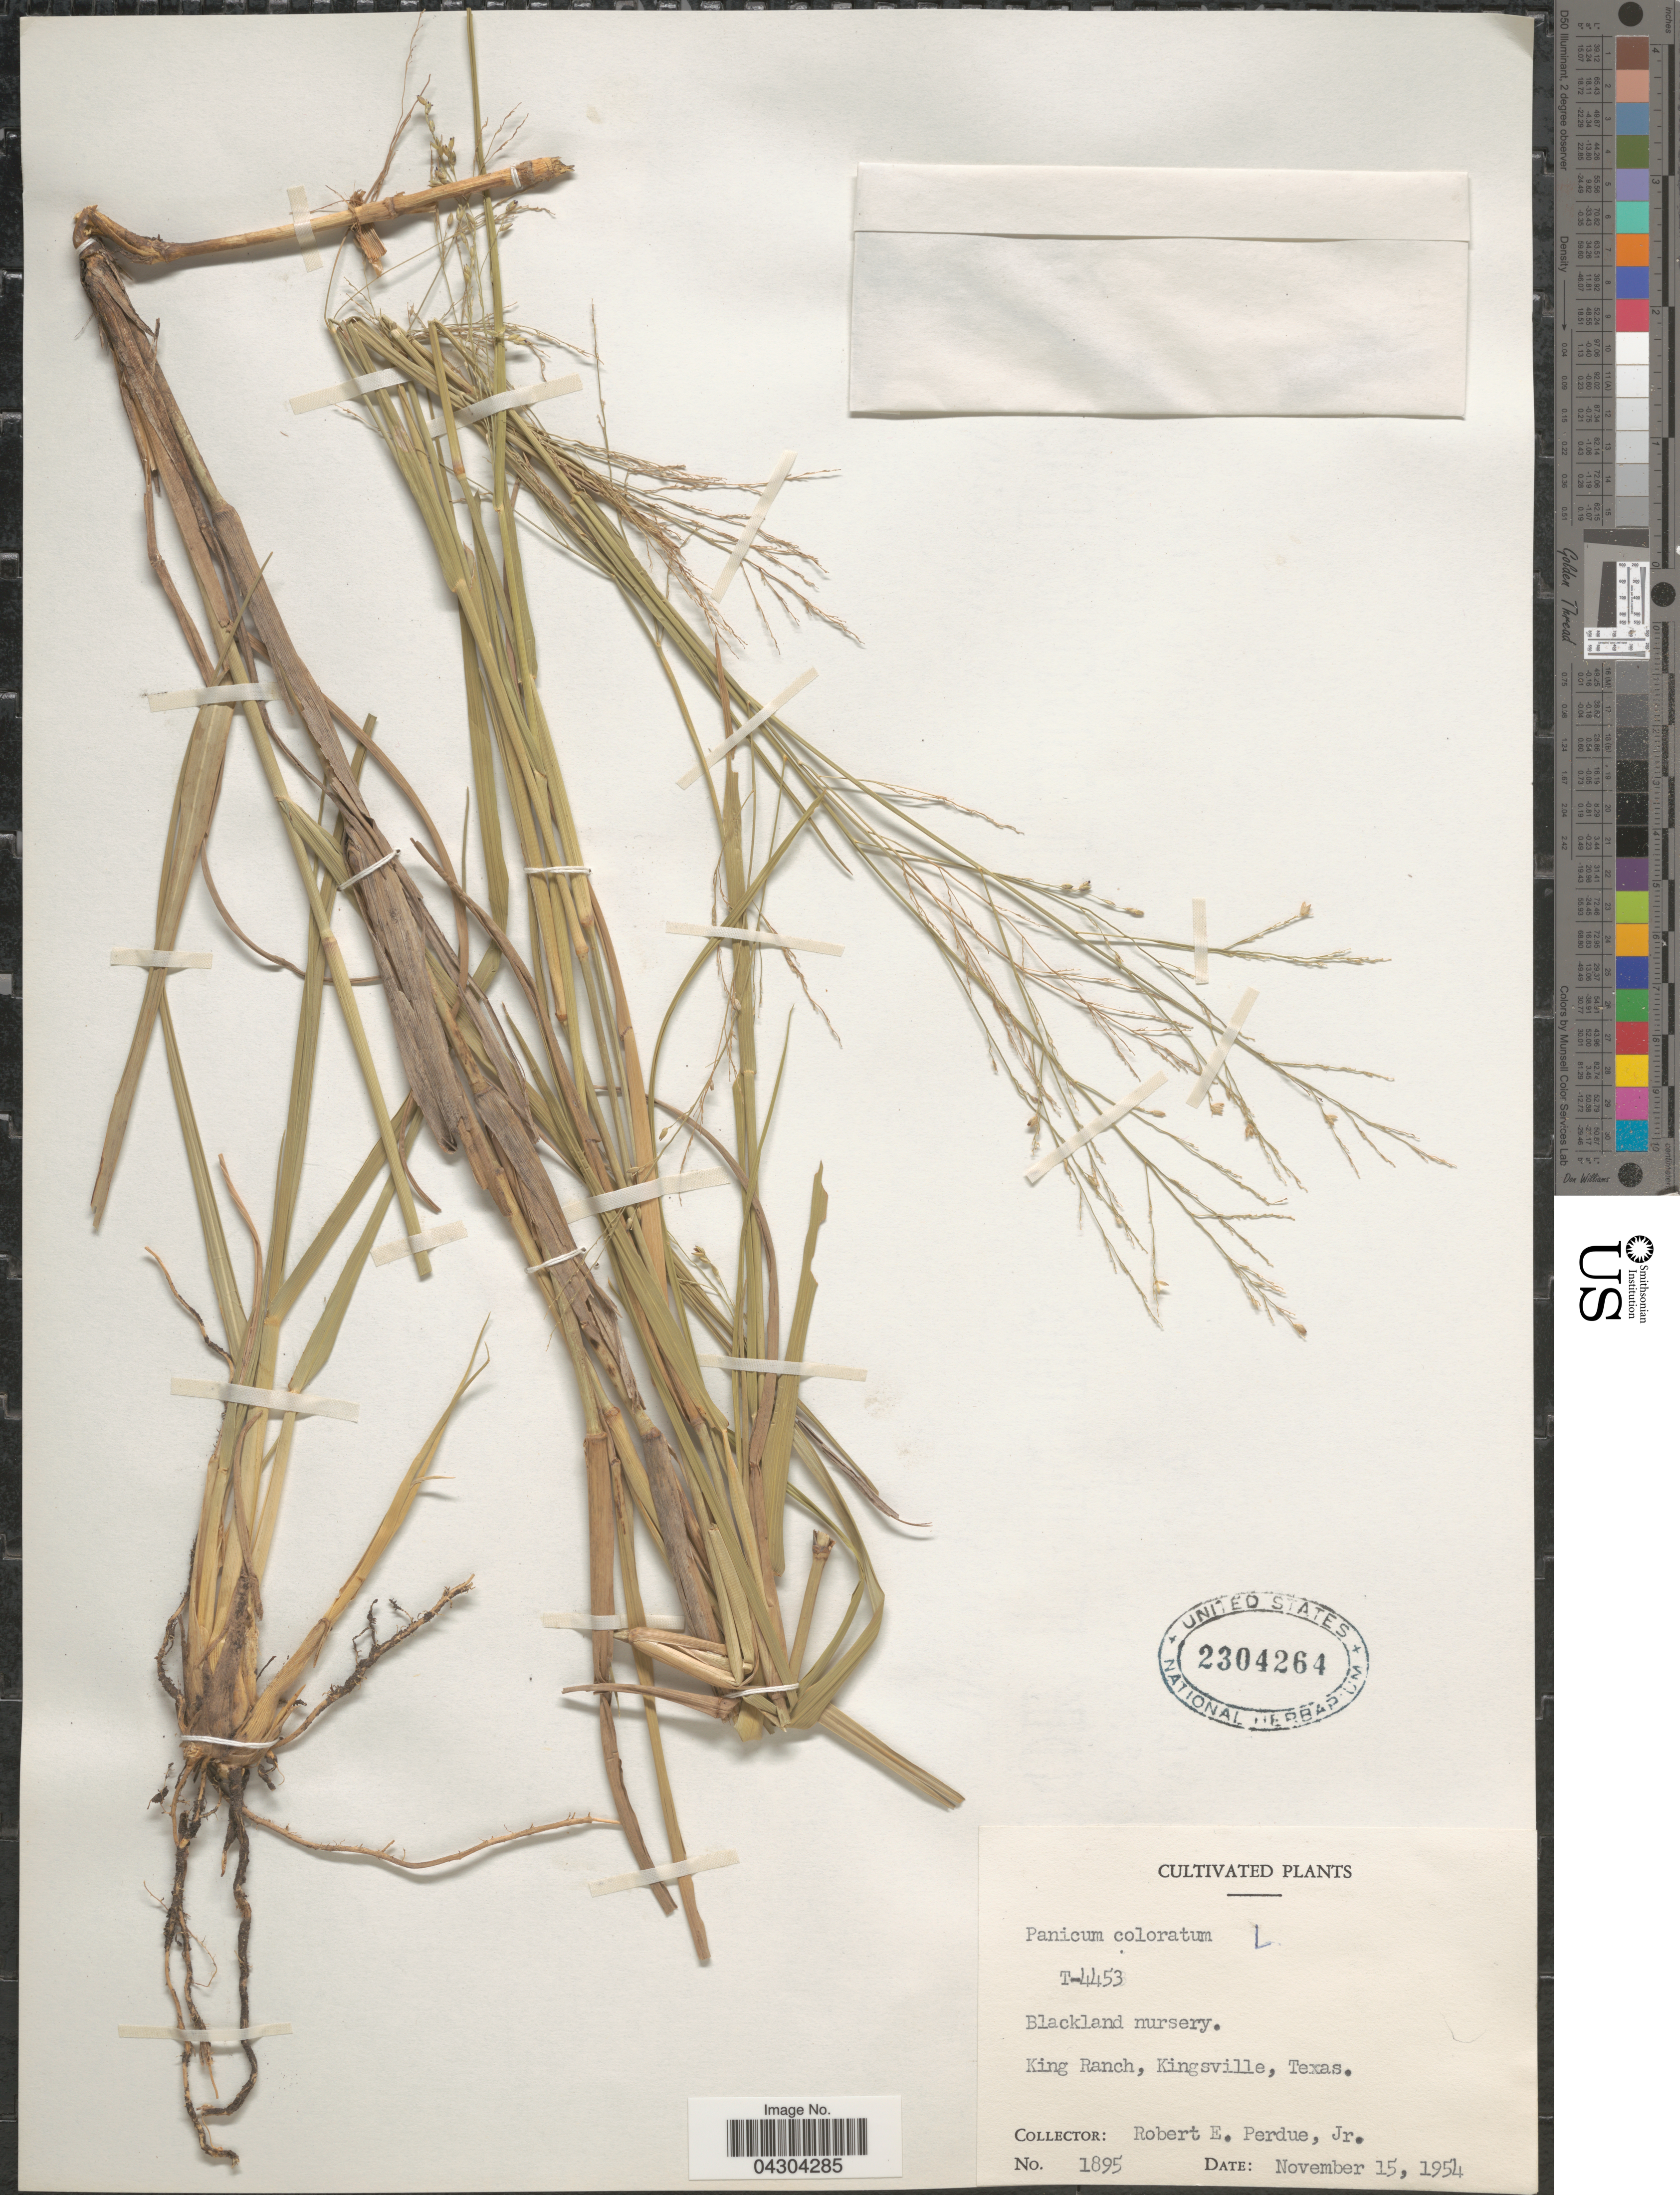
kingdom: Plantae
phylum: Tracheophyta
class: Liliopsida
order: Poales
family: Poaceae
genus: Panicum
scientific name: Panicum coloratum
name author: L.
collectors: R. E. Perdue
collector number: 1895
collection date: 1954-11-15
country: United States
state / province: Texas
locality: Blackland nursery. King Ranch, Kingsville.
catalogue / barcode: US 2304264